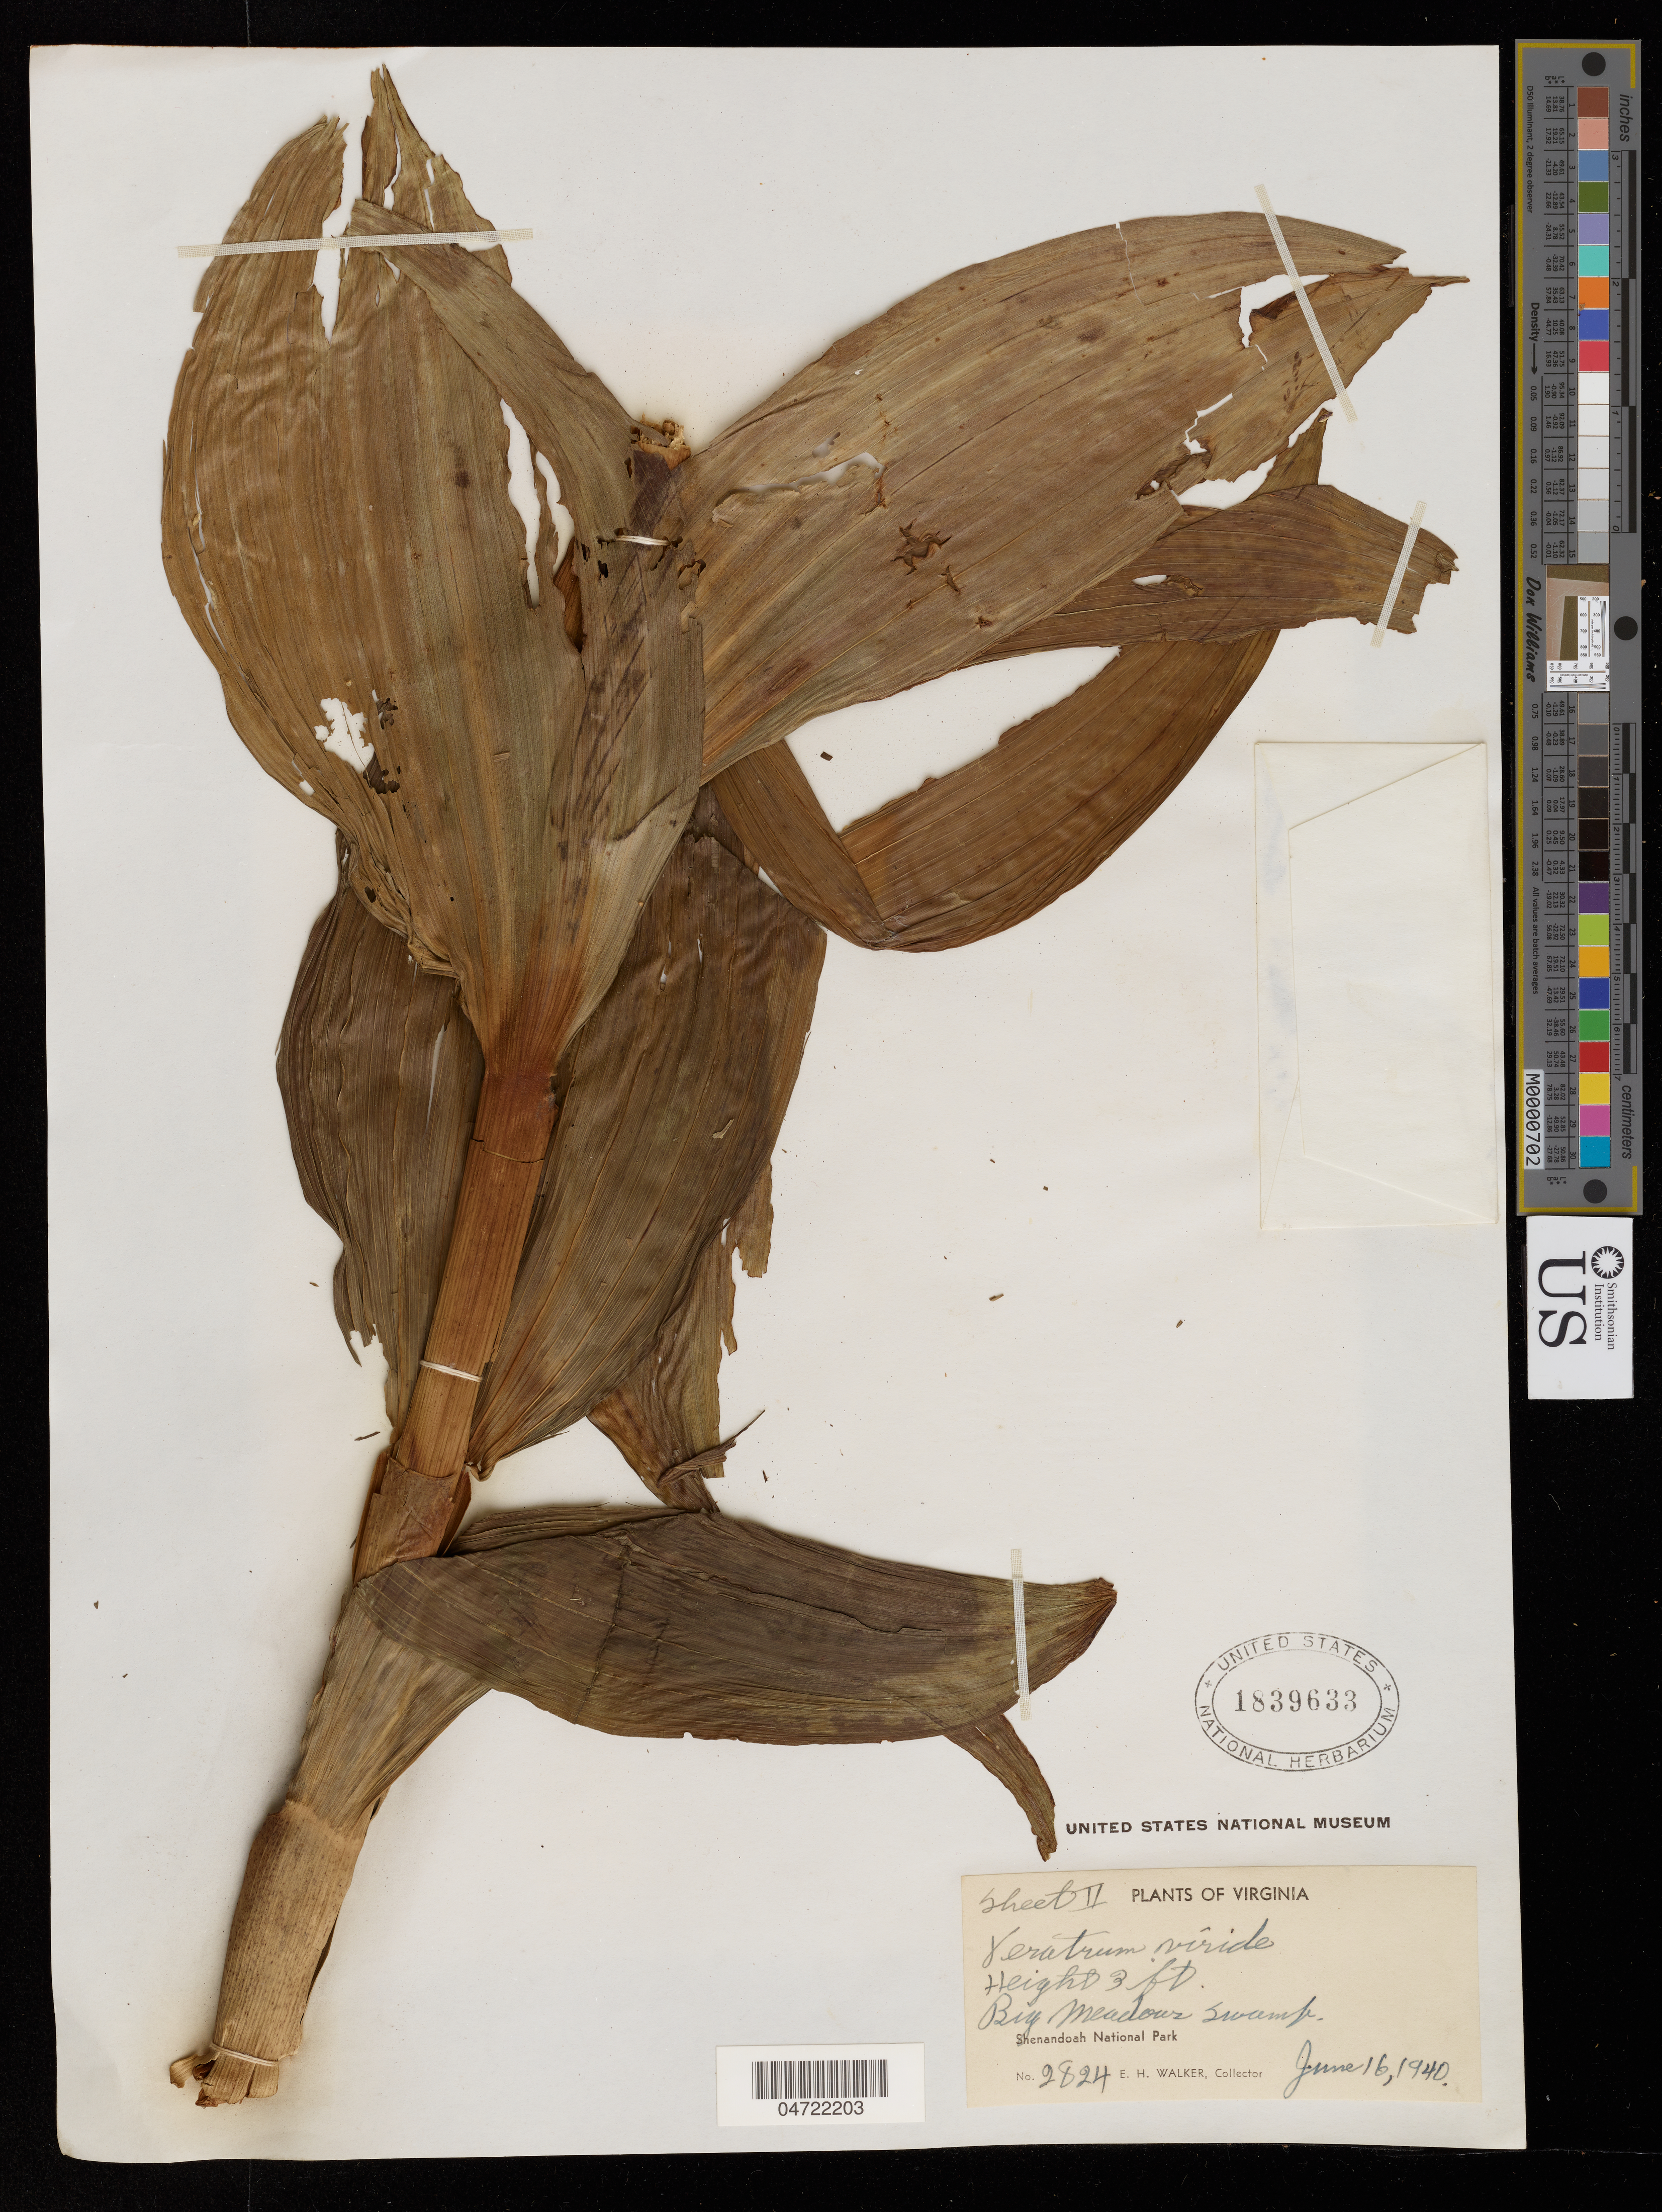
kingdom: Plantae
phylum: Tracheophyta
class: Liliopsida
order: Liliales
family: Melanthiaceae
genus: Veratrum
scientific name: Veratrum viride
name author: Aiton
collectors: E. H. Walker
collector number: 2824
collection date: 1940-06-16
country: United States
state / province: Virginia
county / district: Madison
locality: Big Meadows Swamp. Shenandoah National Park.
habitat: Swamp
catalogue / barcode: US 1839633